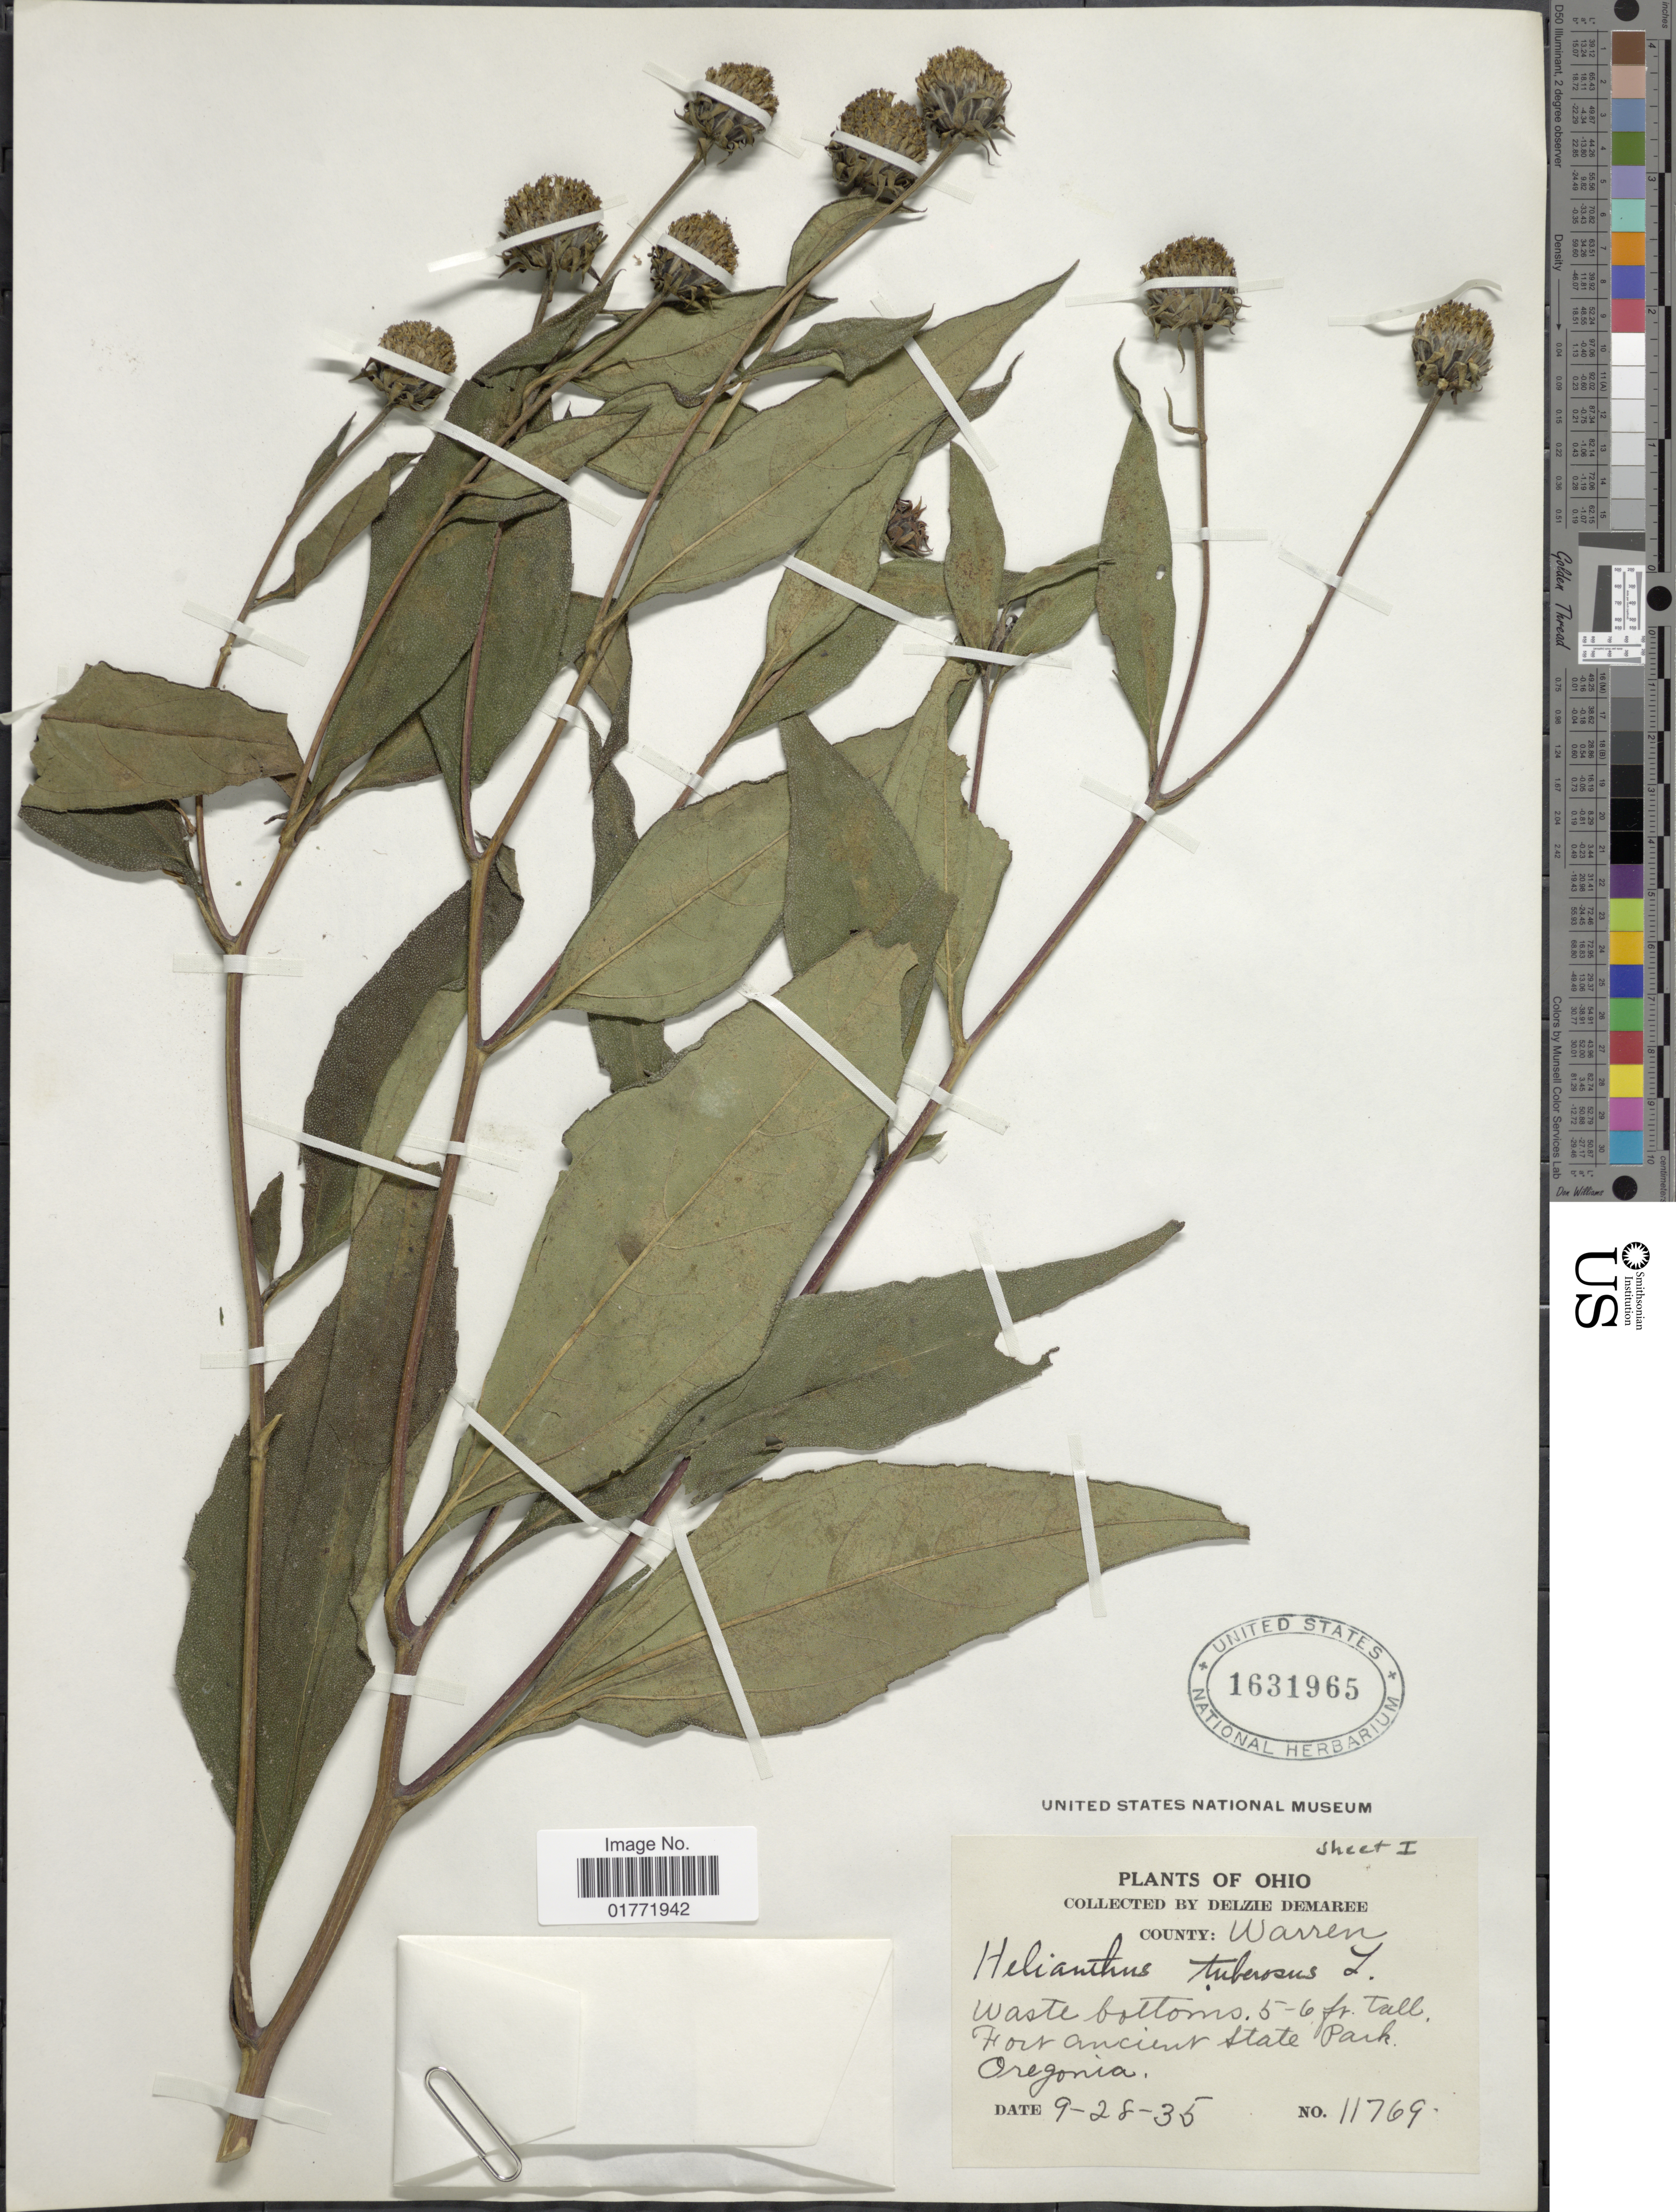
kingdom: Plantae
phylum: Tracheophyta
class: Magnoliopsida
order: Asterales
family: Asteraceae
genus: Helianthus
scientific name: Helianthus tuberosus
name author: L.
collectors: D. Demaree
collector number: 11769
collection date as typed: Transcribed d/m/y: 28/9/35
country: United States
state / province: Ohio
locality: County: Warren, Fort Ancient State Oregonia.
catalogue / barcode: US 1631965